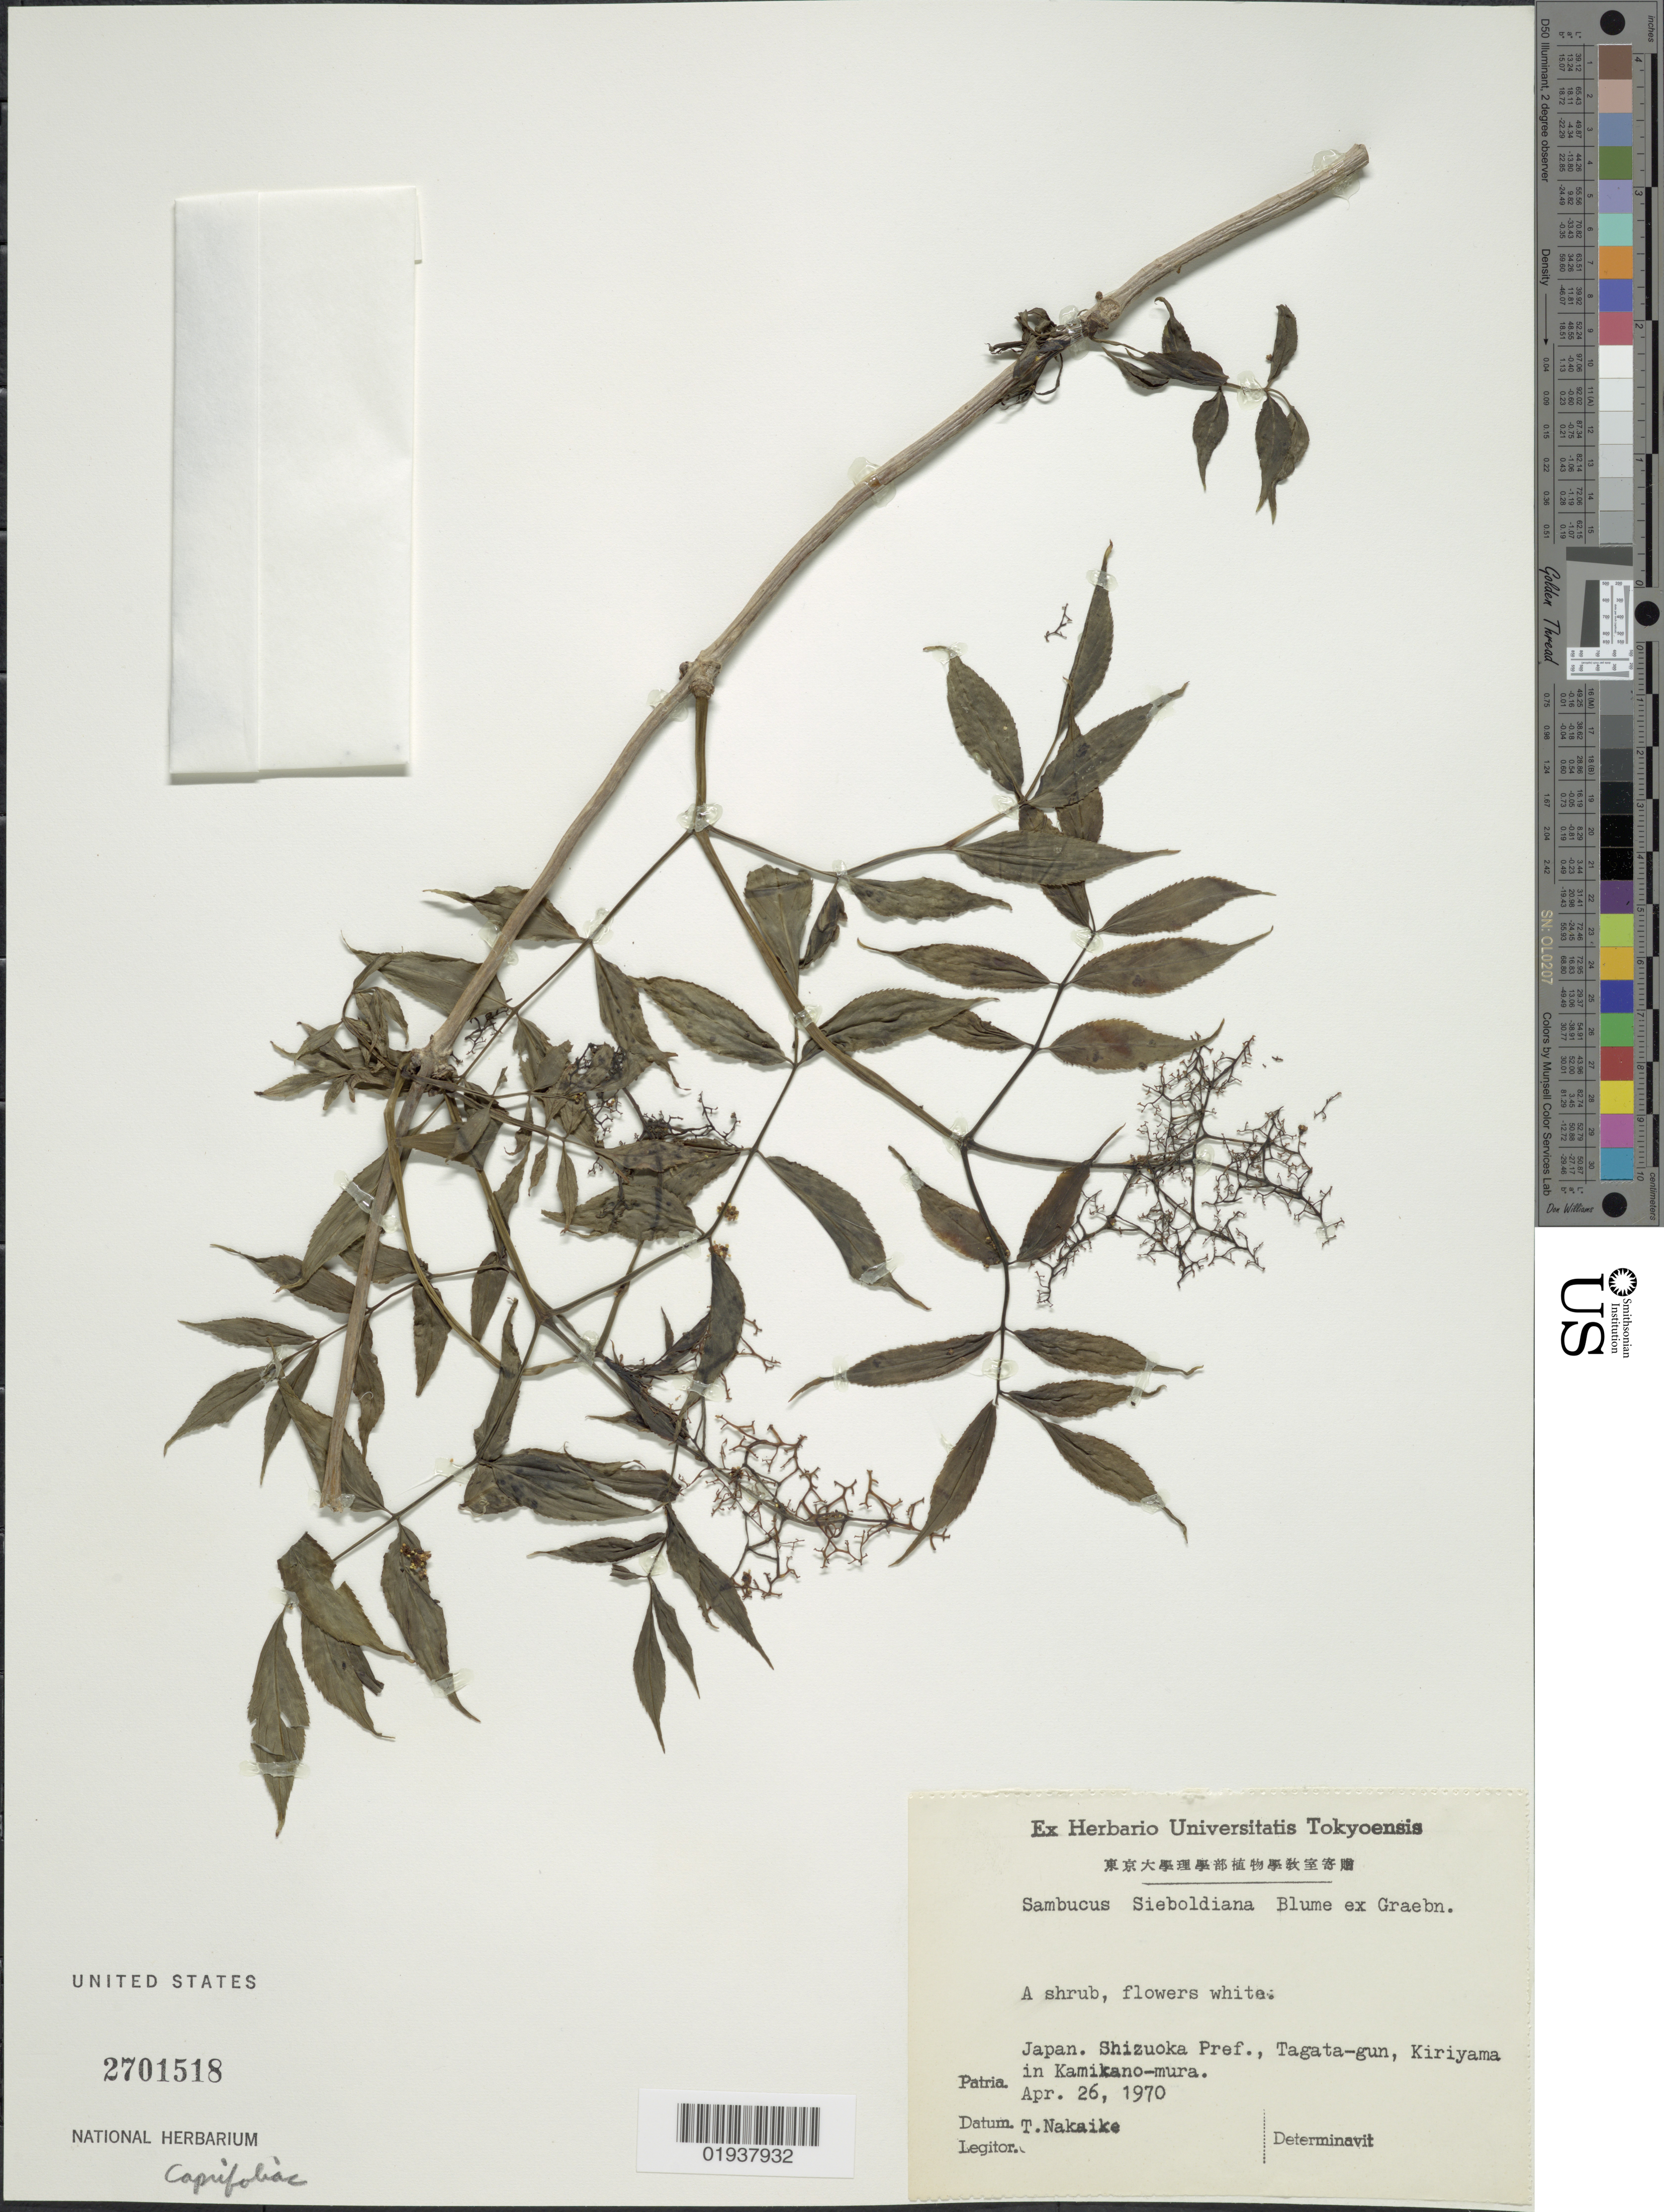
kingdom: Plantae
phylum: Tracheophyta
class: Magnoliopsida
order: Dipsacales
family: Viburnaceae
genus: Sambucus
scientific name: Sambucus racemosa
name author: L.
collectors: T. Nakaike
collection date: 1970-04-26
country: Japan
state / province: Sizuoka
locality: Shizuoka Pref., Tagata-gun, Kiriyama in Kamikano-mura.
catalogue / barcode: US 2701518